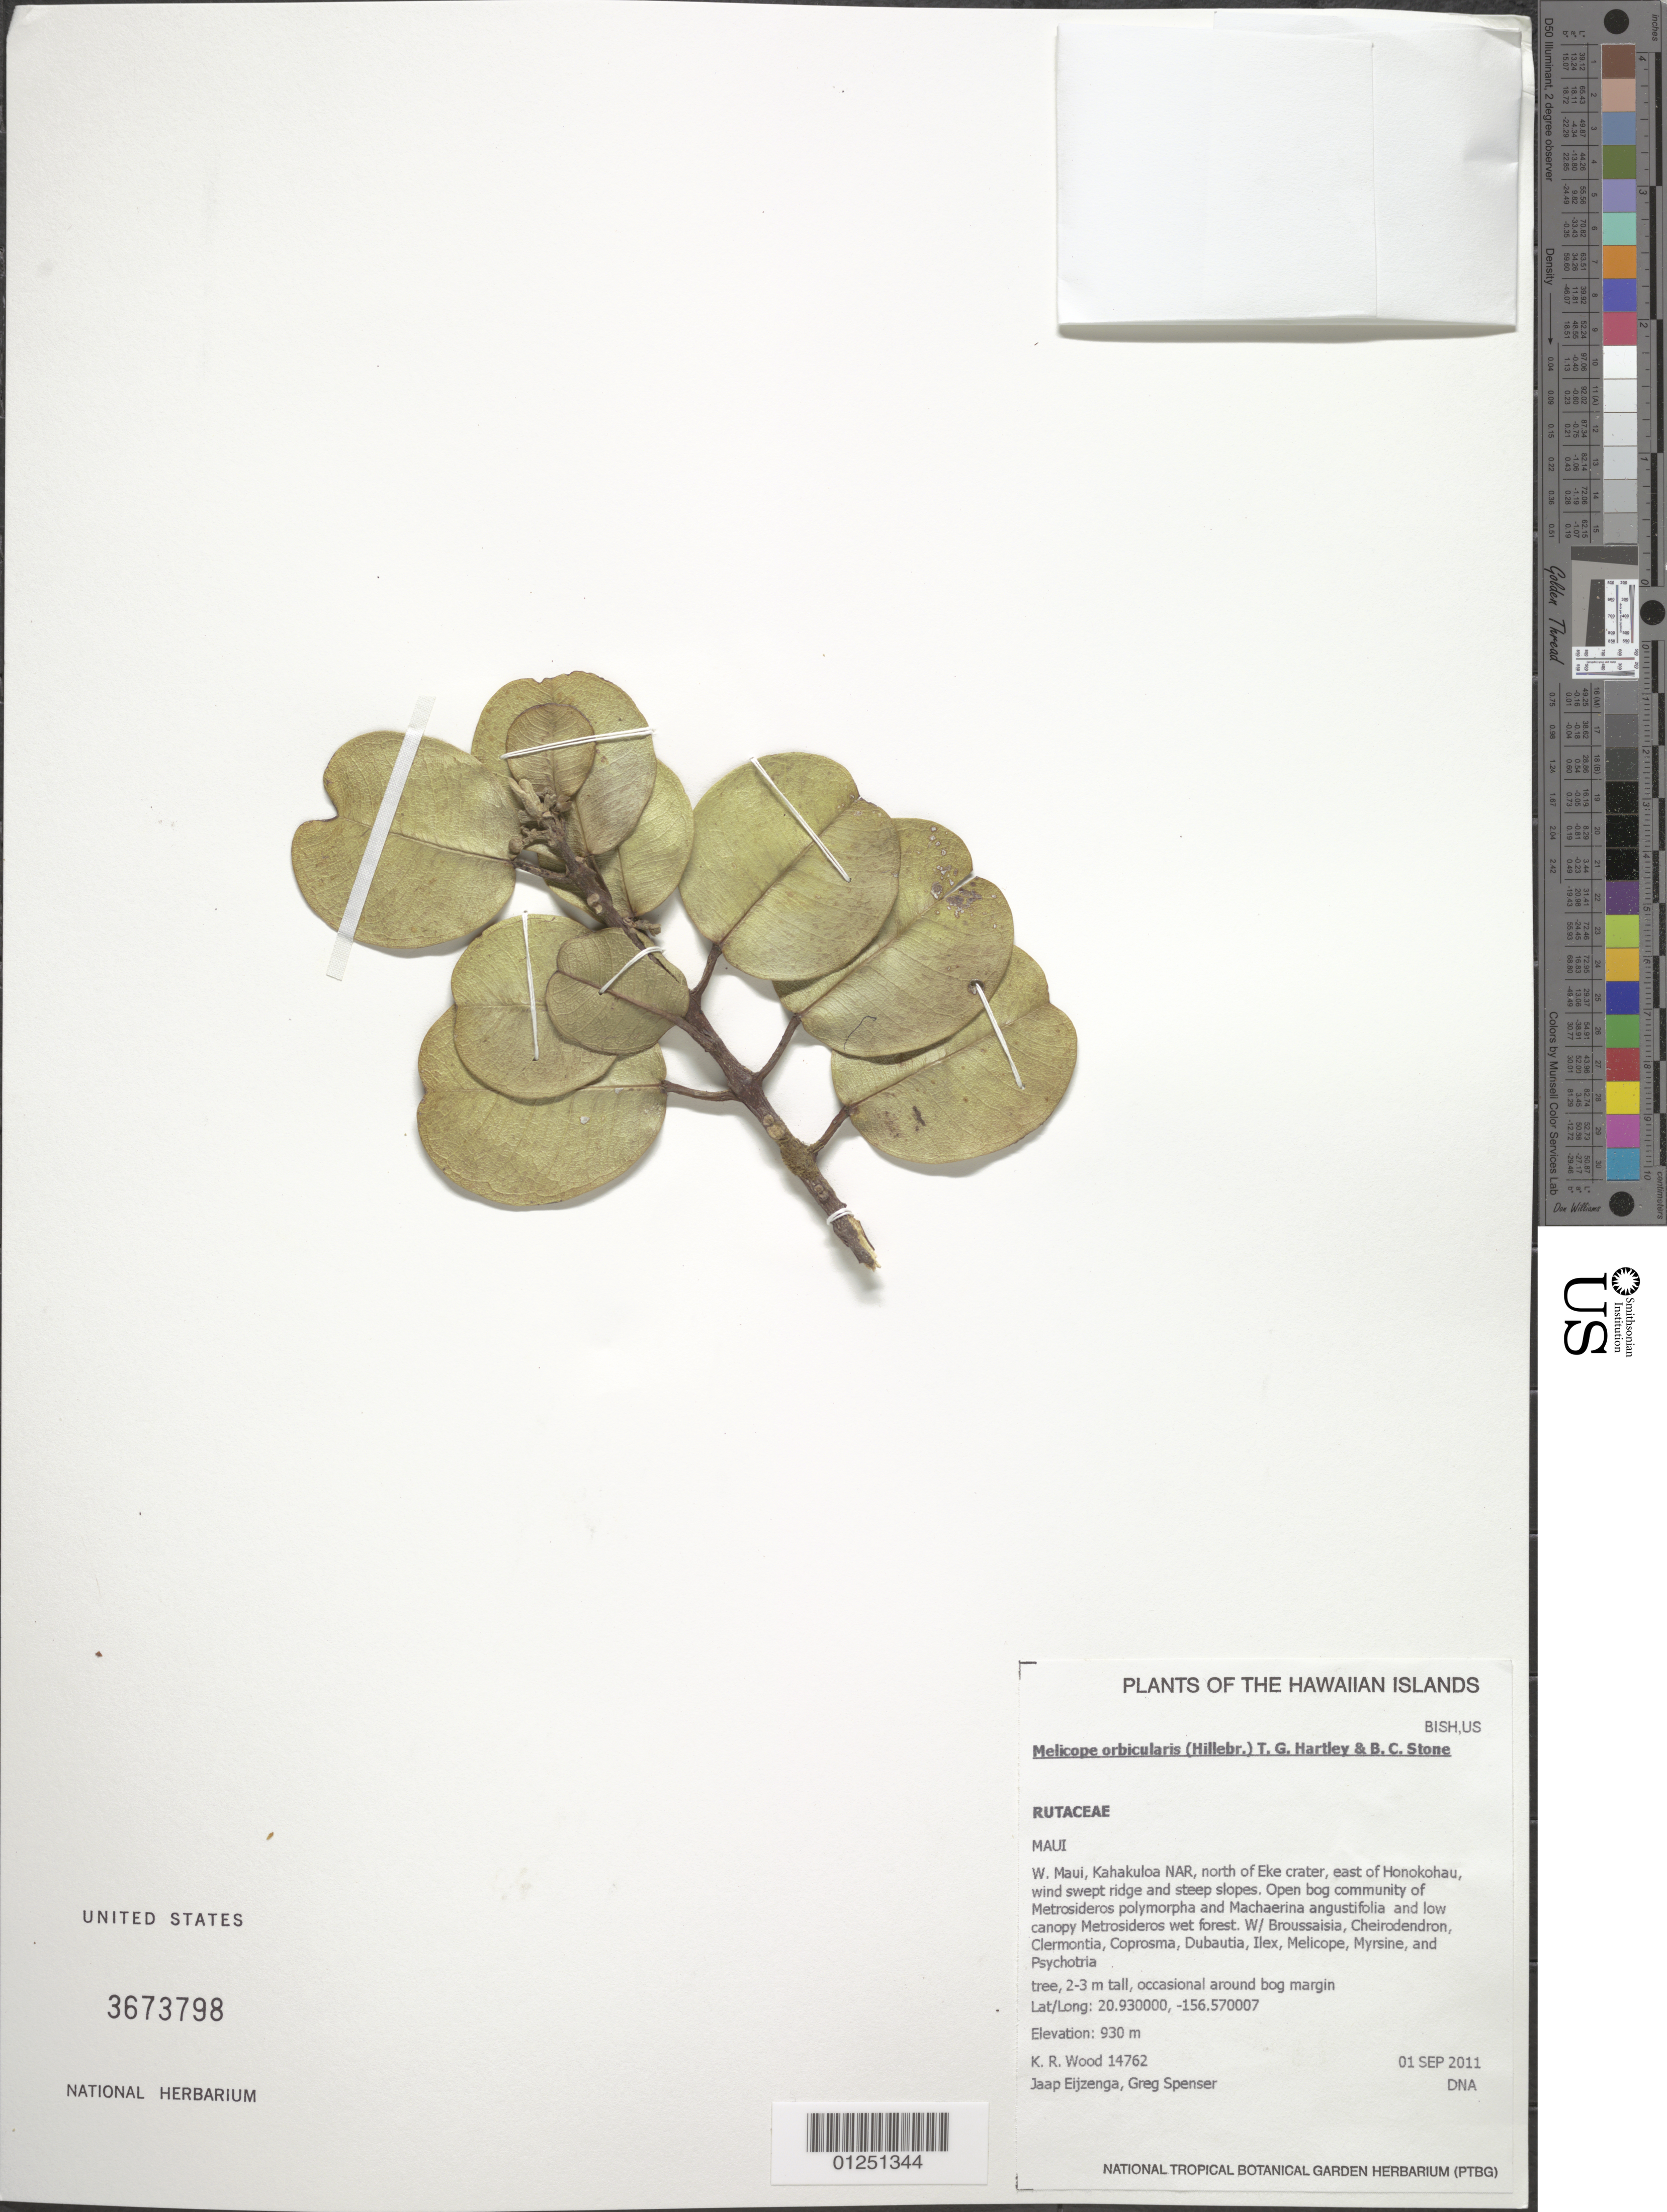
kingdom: Plantae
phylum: Tracheophyta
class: Magnoliopsida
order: Sapindales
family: Rutaceae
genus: Melicope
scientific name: Melicope orbicularis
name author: (Hillebr.) T.G. Hartley & B.C. Stone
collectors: K. R. Wood, Eijzenga & G. Spenser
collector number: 14762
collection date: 2011-09-01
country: United States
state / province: Hawaii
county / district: Maui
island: Maui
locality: W. Maui, Kahakuloa NAR, north of Eke crater, east of Honokohau, wind swept ridge and steep slopes.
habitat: Open bog community in wet forest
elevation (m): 930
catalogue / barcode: US 3673798